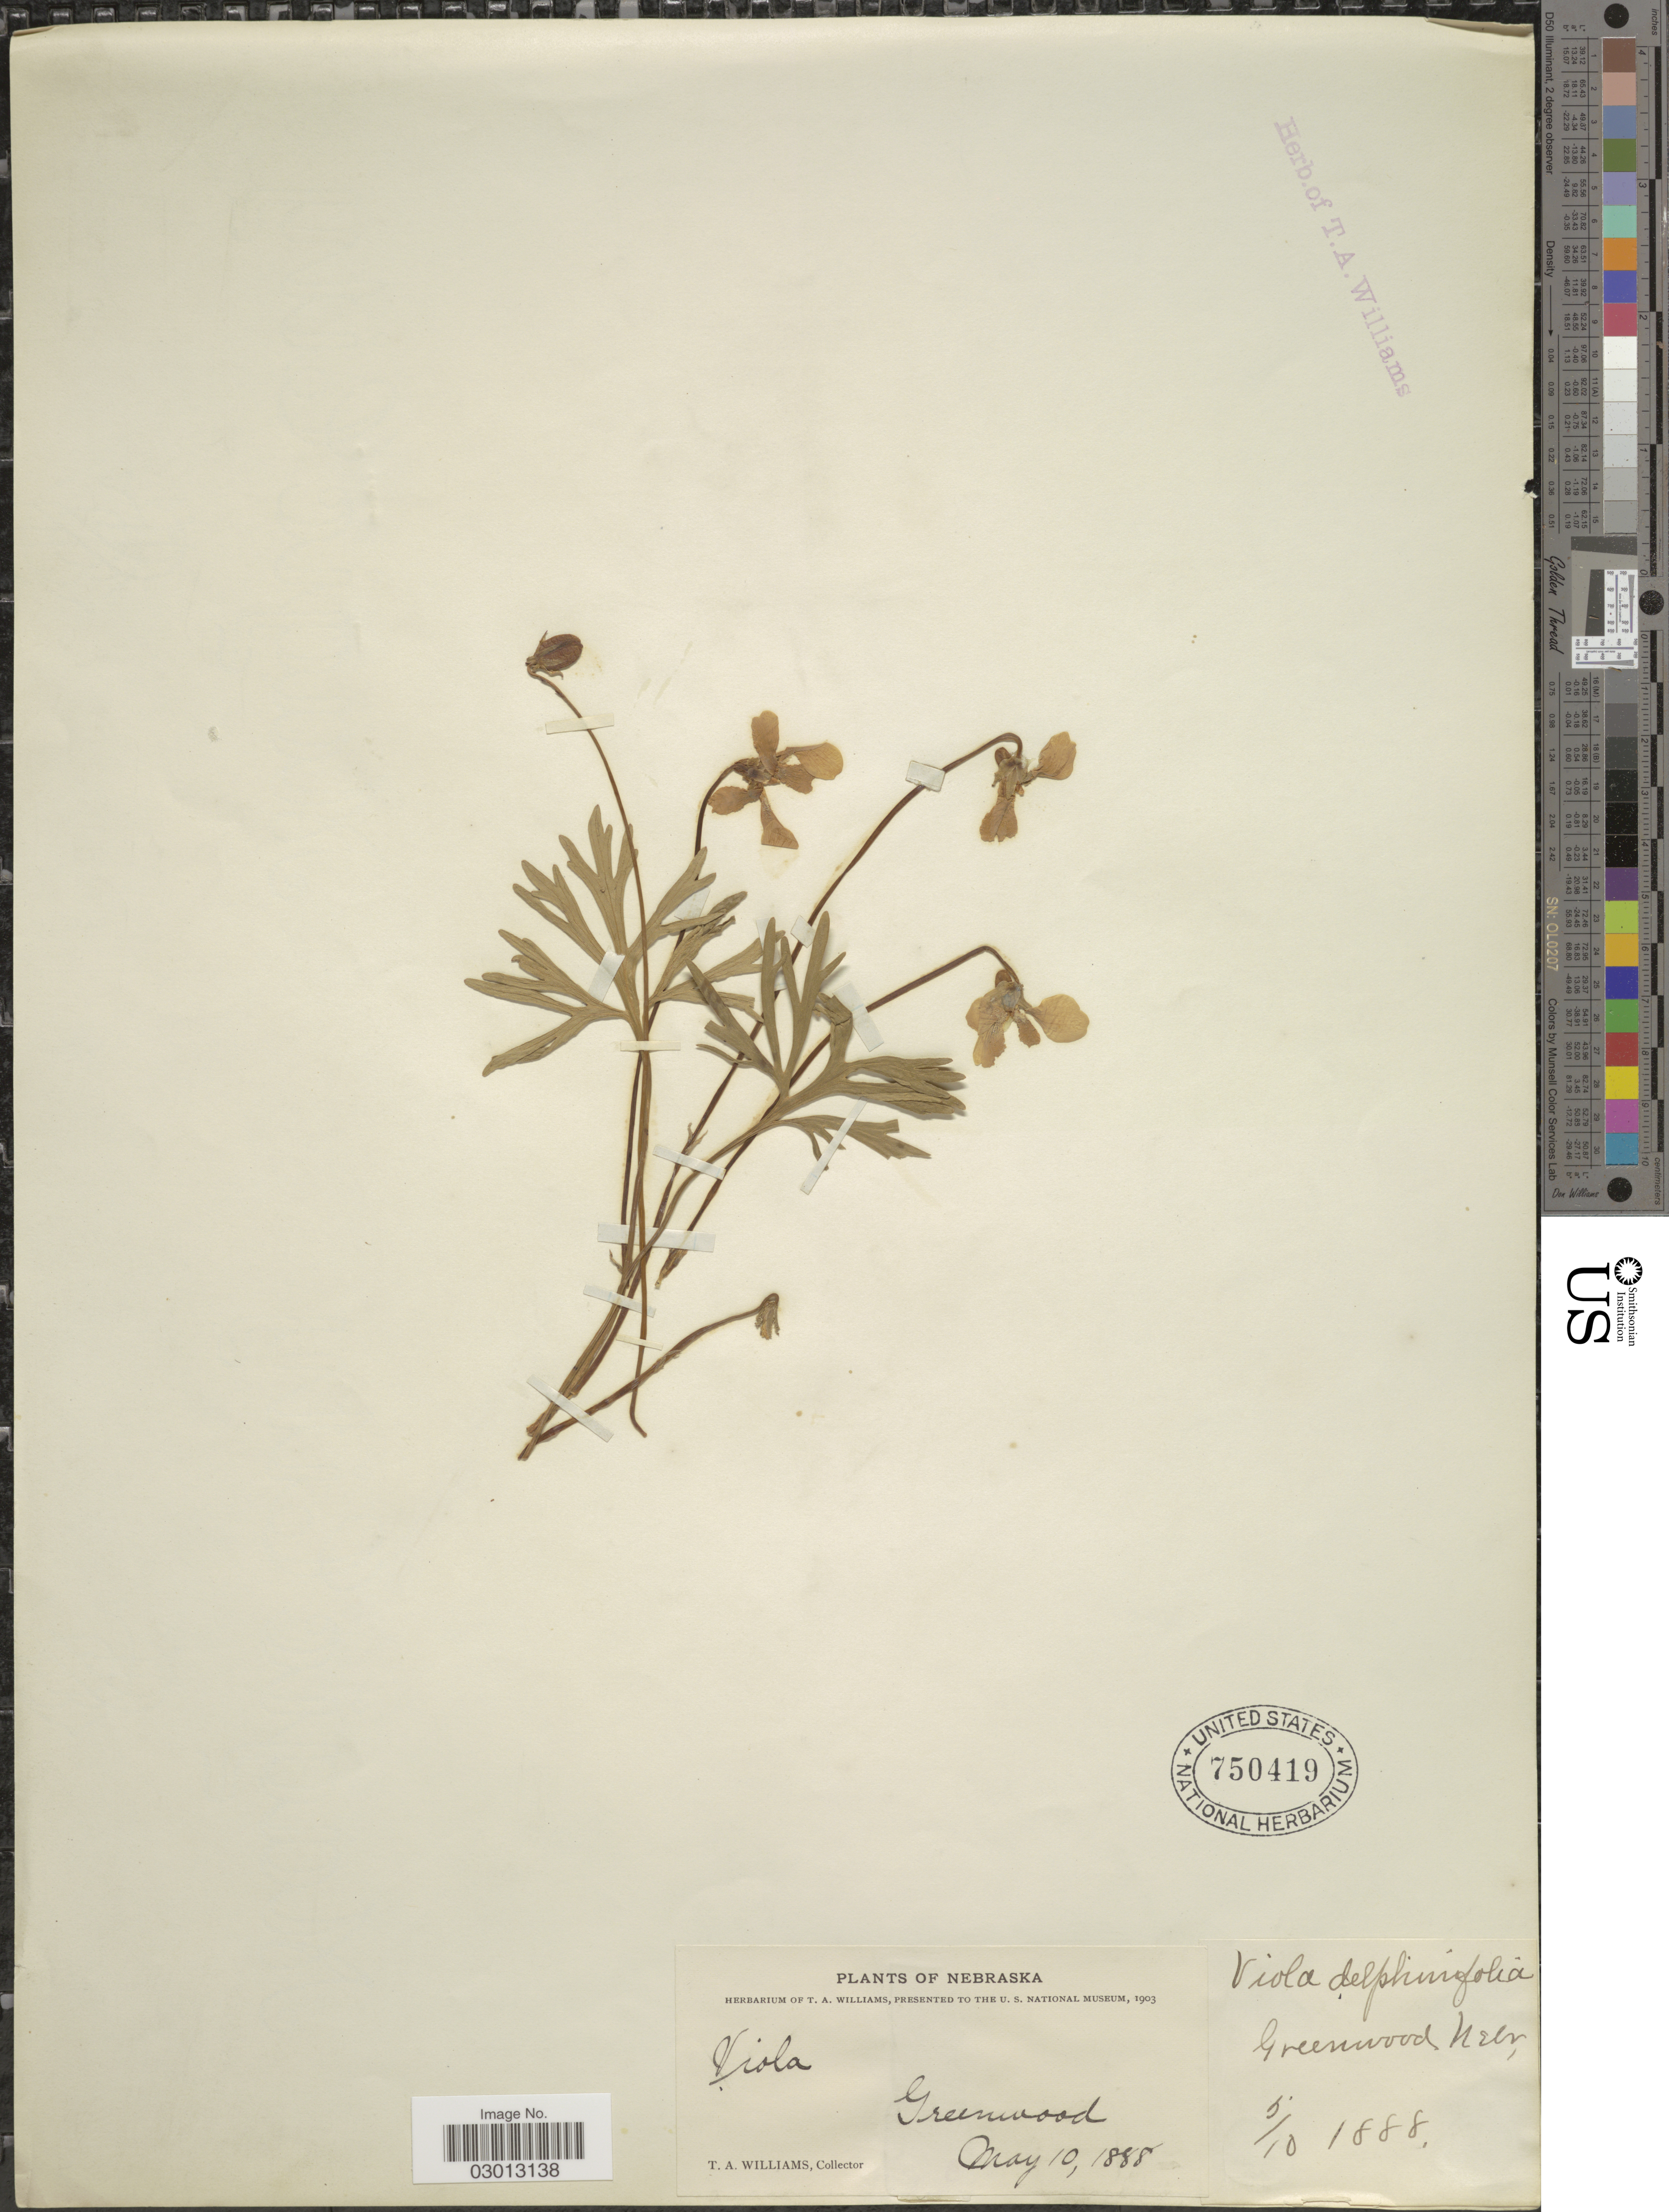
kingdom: Plantae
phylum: Tracheophyta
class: Magnoliopsida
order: Malpighiales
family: Violaceae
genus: Viola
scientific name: Viola pedatifida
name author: G. Don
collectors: T. Williams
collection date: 1888-05-10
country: United States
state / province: Nebraska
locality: Greenwood.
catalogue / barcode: US 750419